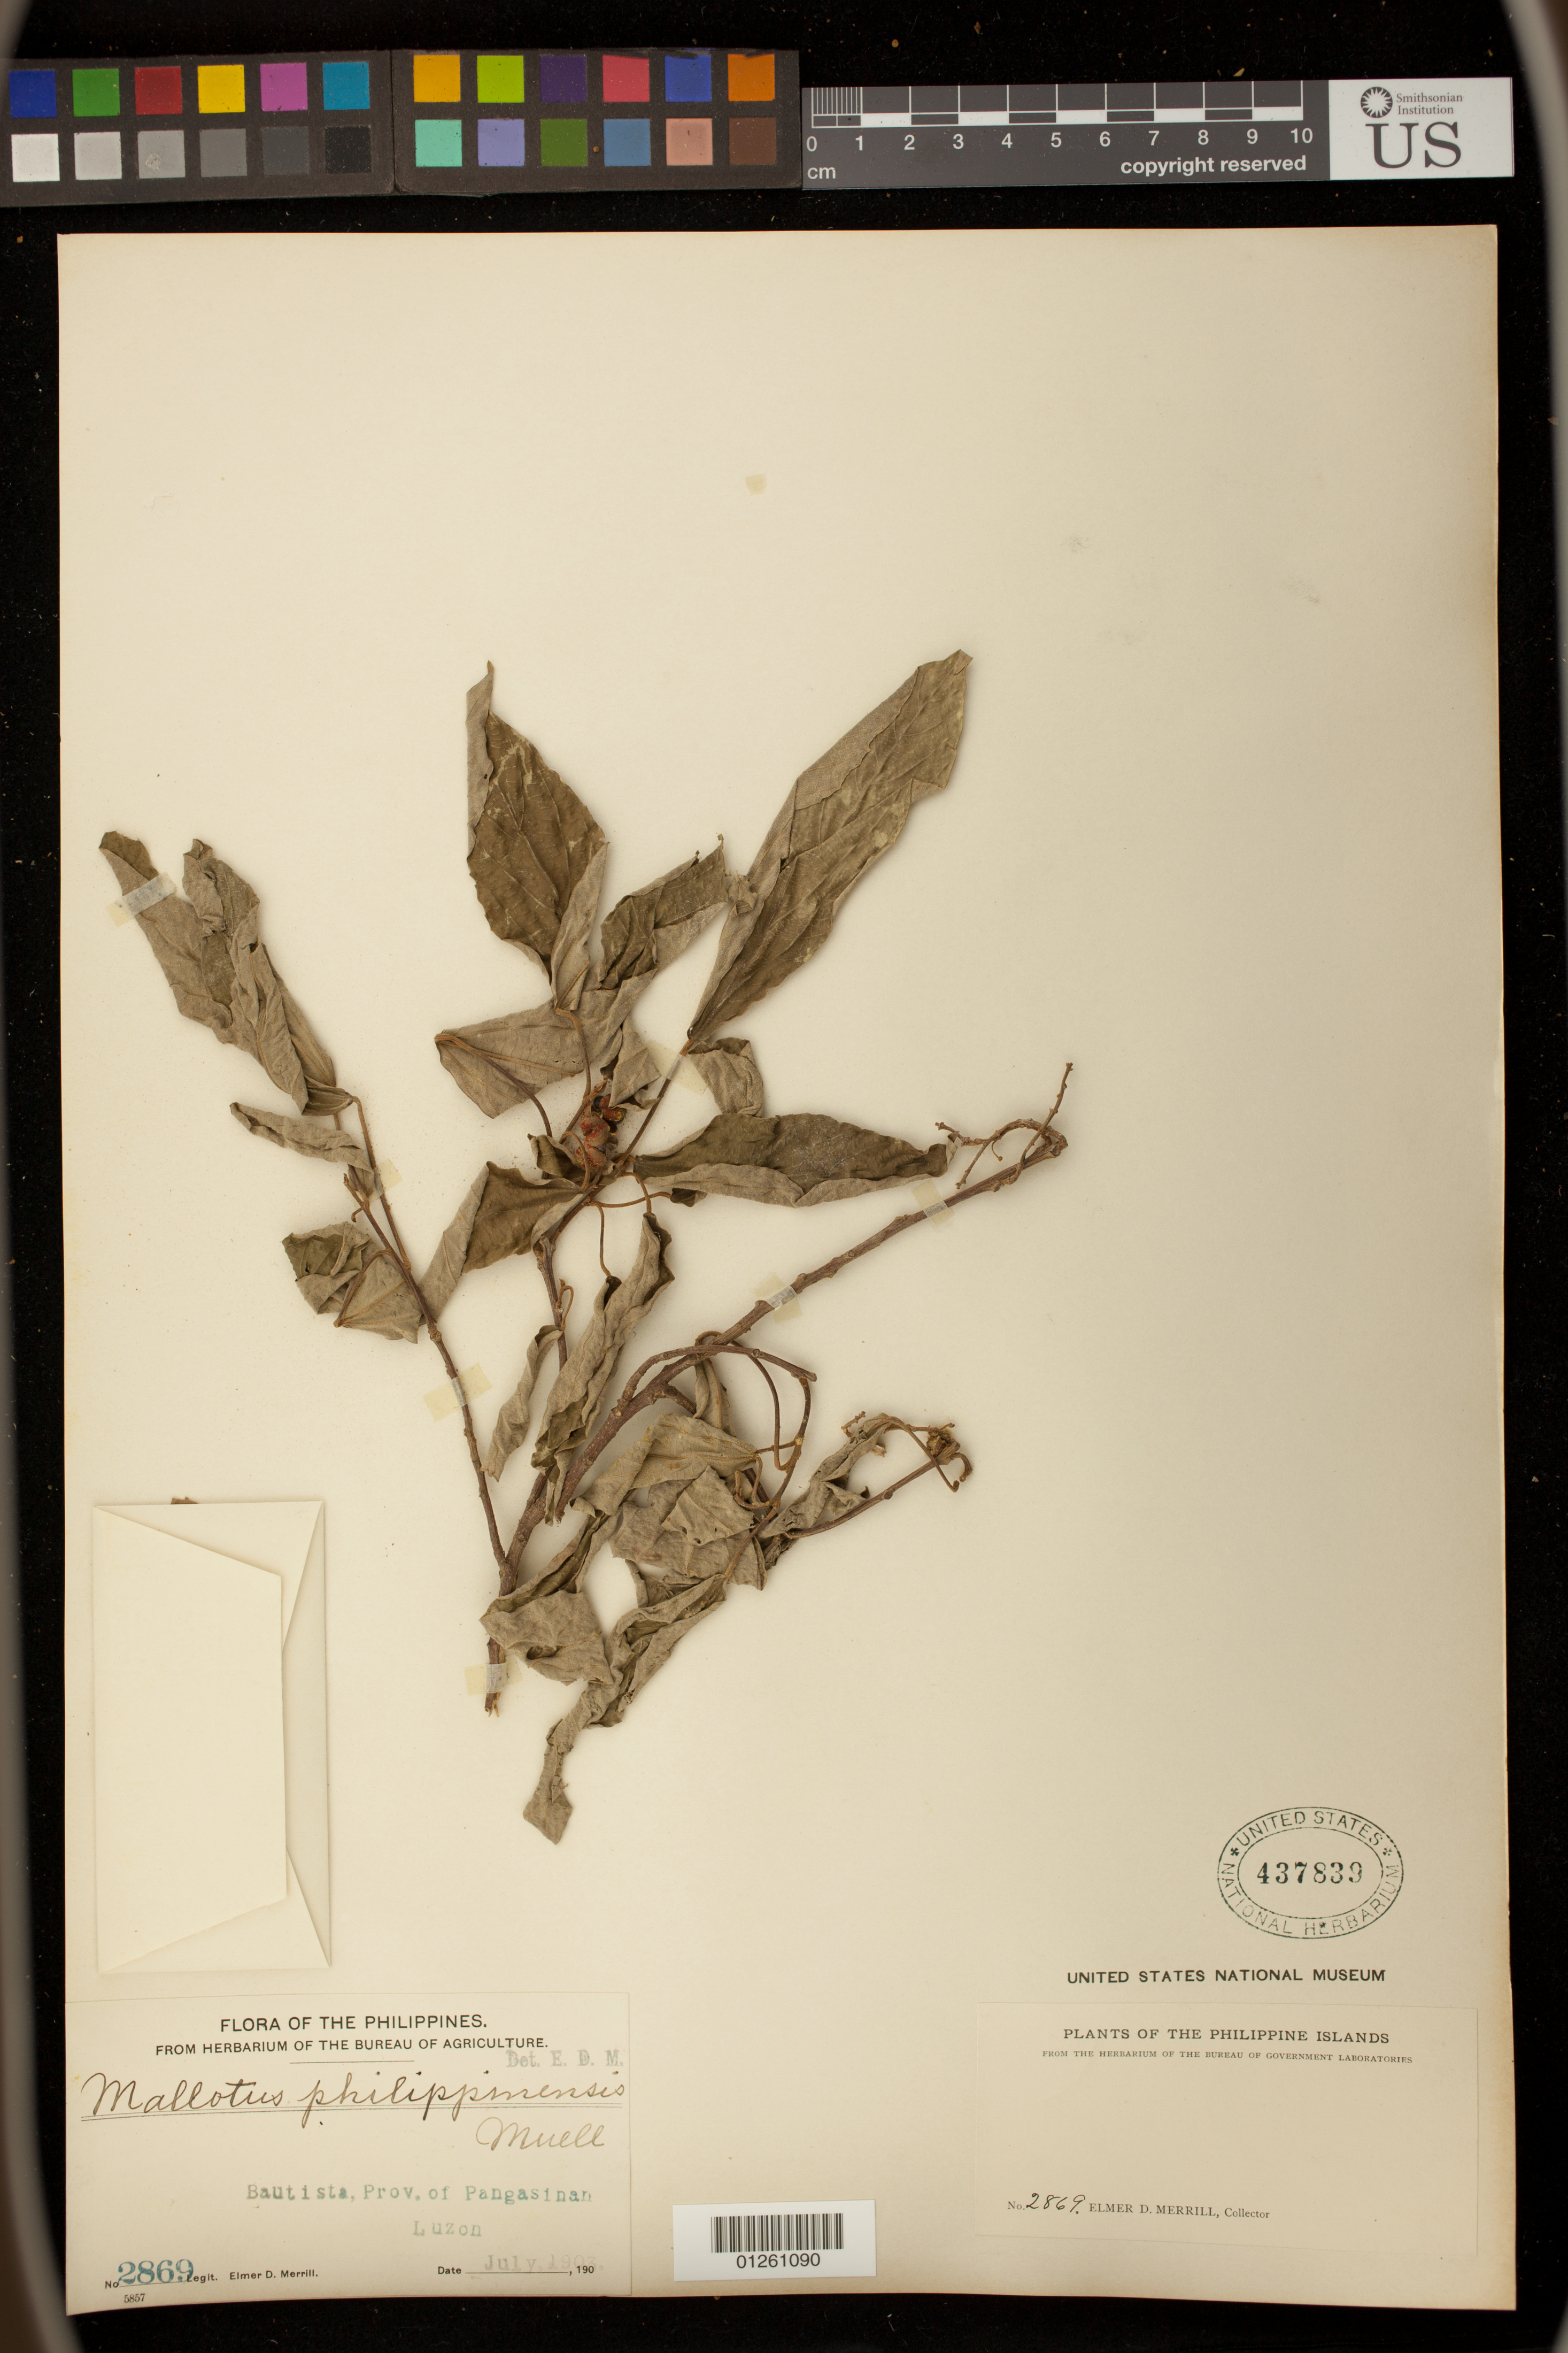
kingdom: Plantae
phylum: Tracheophyta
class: Magnoliopsida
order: Malpighiales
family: Euphorbiaceae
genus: Mallotus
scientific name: Mallotus philippensis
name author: (Lam.) Müll. Arg.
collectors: E. D. Merrill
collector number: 2869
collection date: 1900-07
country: Philippines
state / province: Ilocos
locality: Bautista, Prov. of Pangasinan, Luzon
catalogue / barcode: US 437839